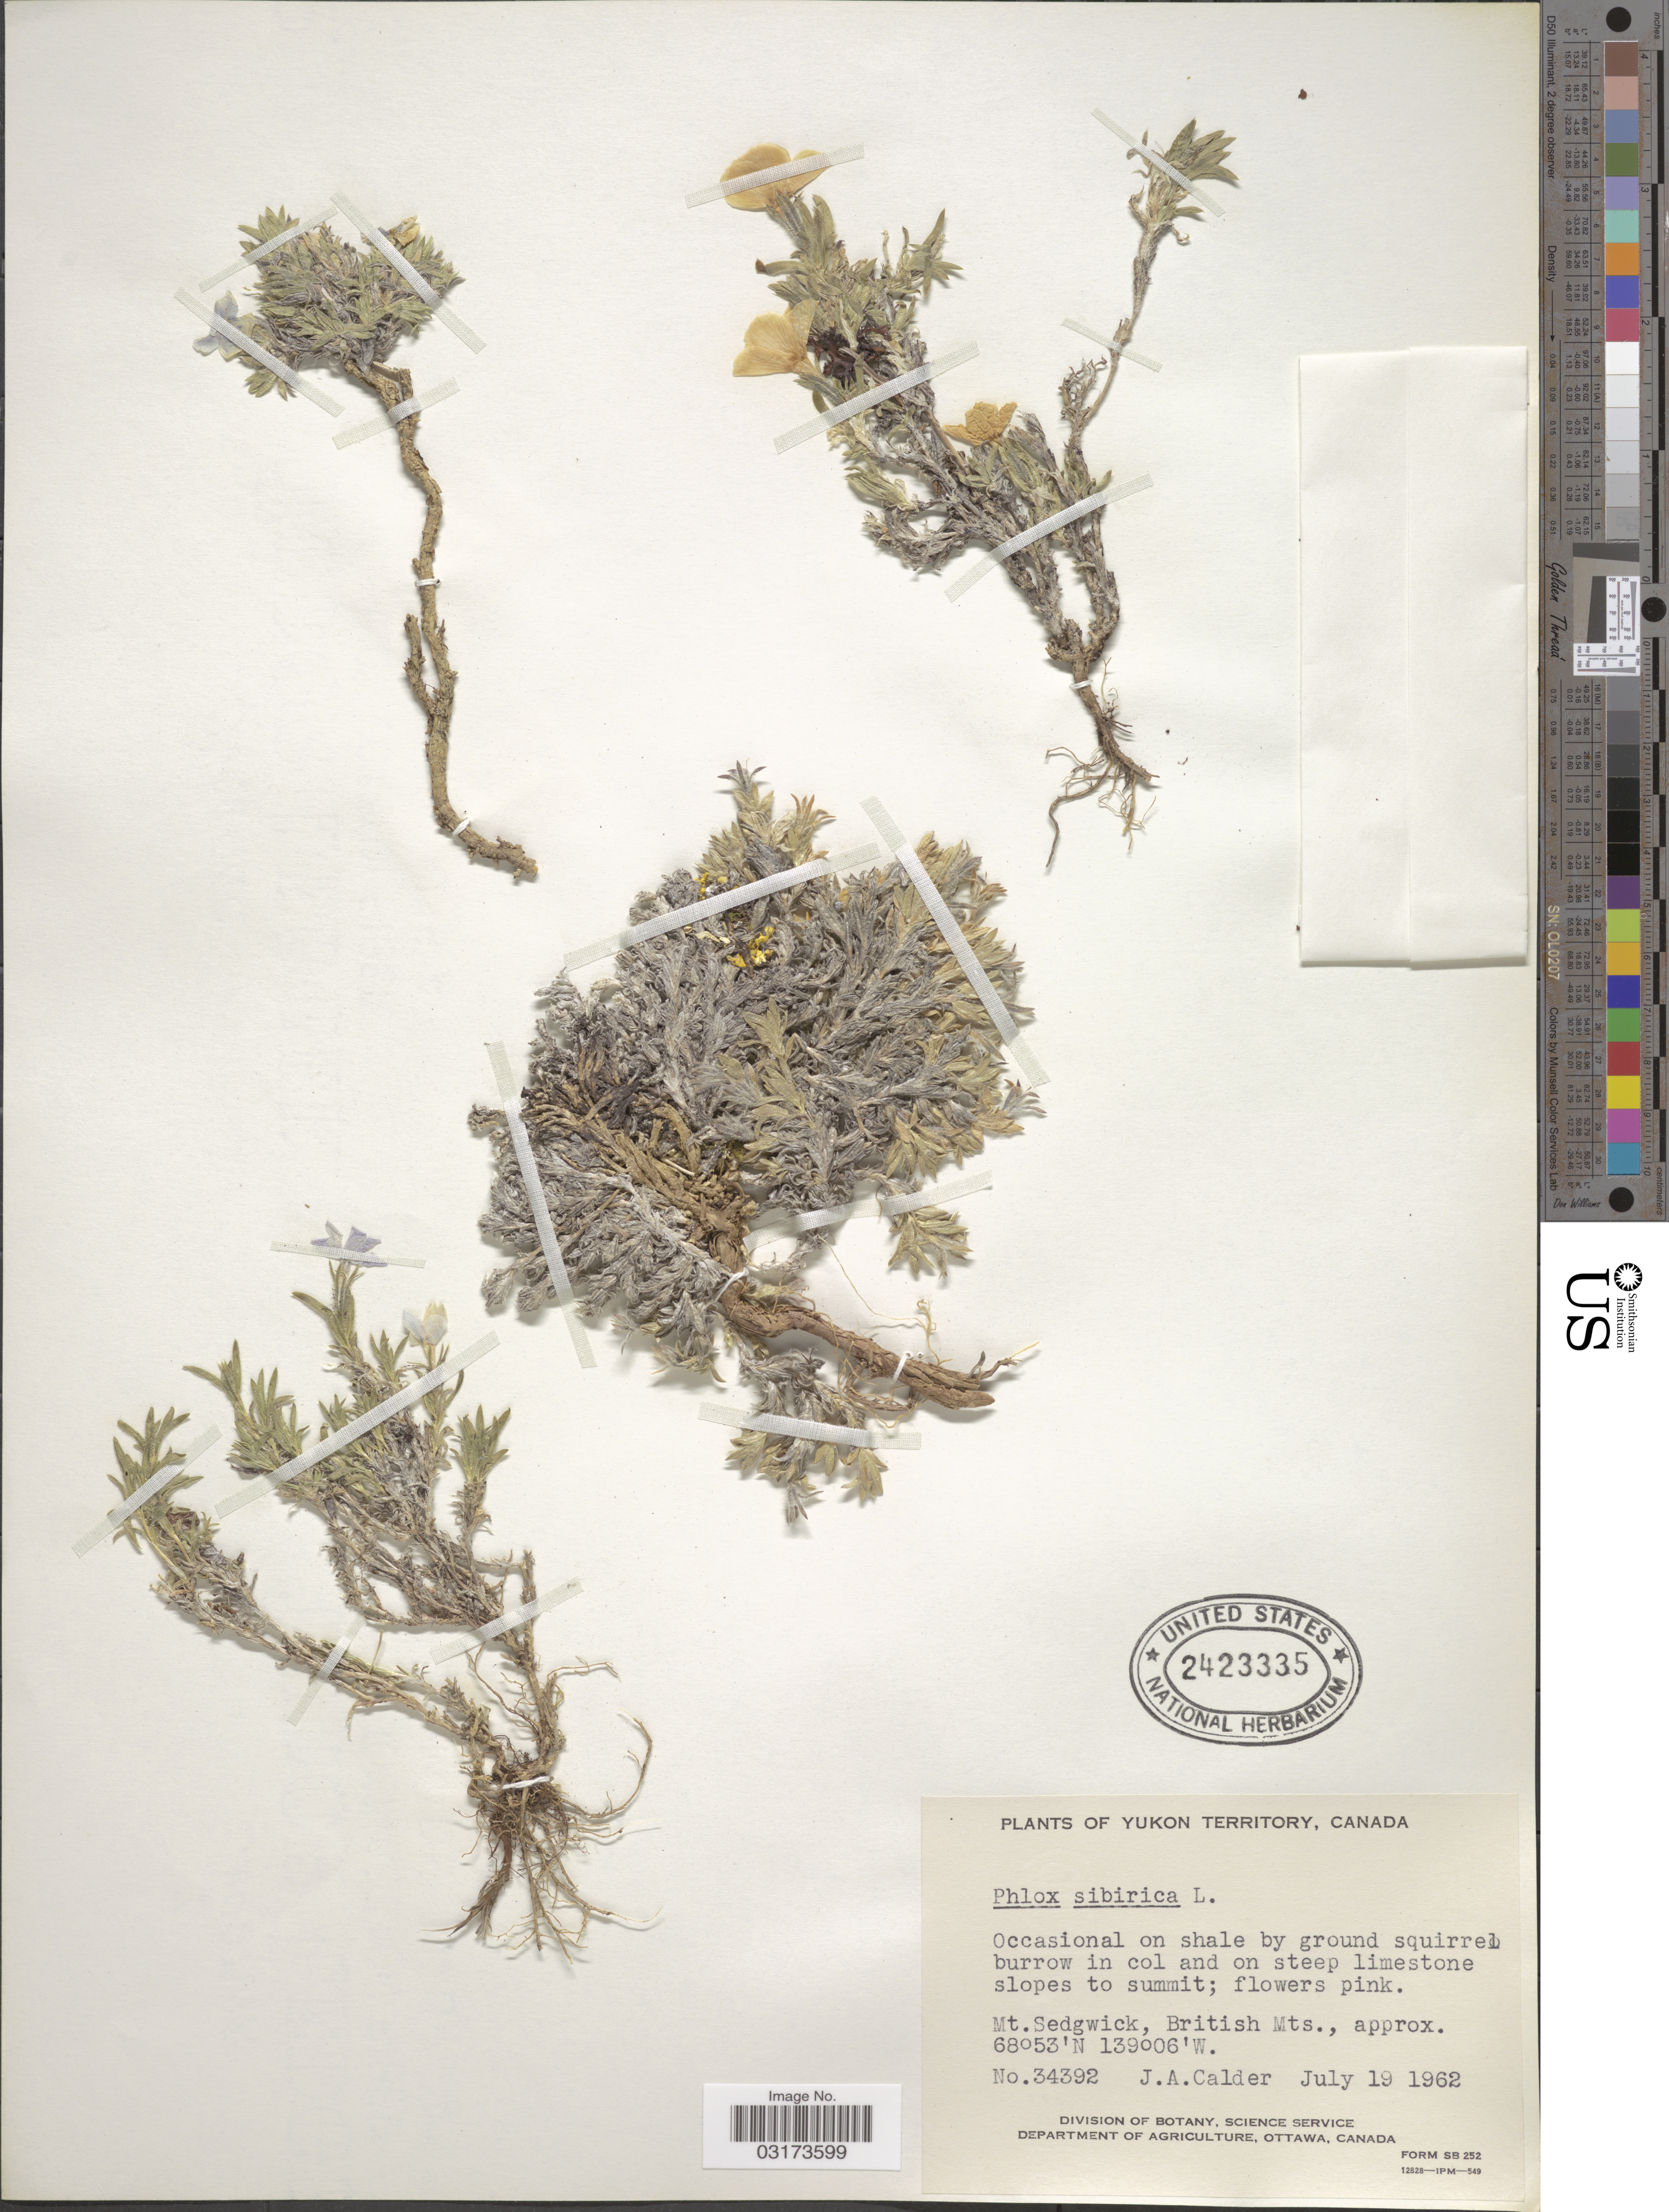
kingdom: Plantae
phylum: Tracheophyta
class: Magnoliopsida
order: Ericales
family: Polemoniaceae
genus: Phlox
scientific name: Phlox alaskensis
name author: Jordal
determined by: Mayfield, M. H.; Ferguson, C. J.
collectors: J. A. Calder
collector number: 34392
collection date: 1962-07-19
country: Canada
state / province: Yukon Territory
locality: Mt. Sedgwick, British Mts.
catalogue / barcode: US 2423335